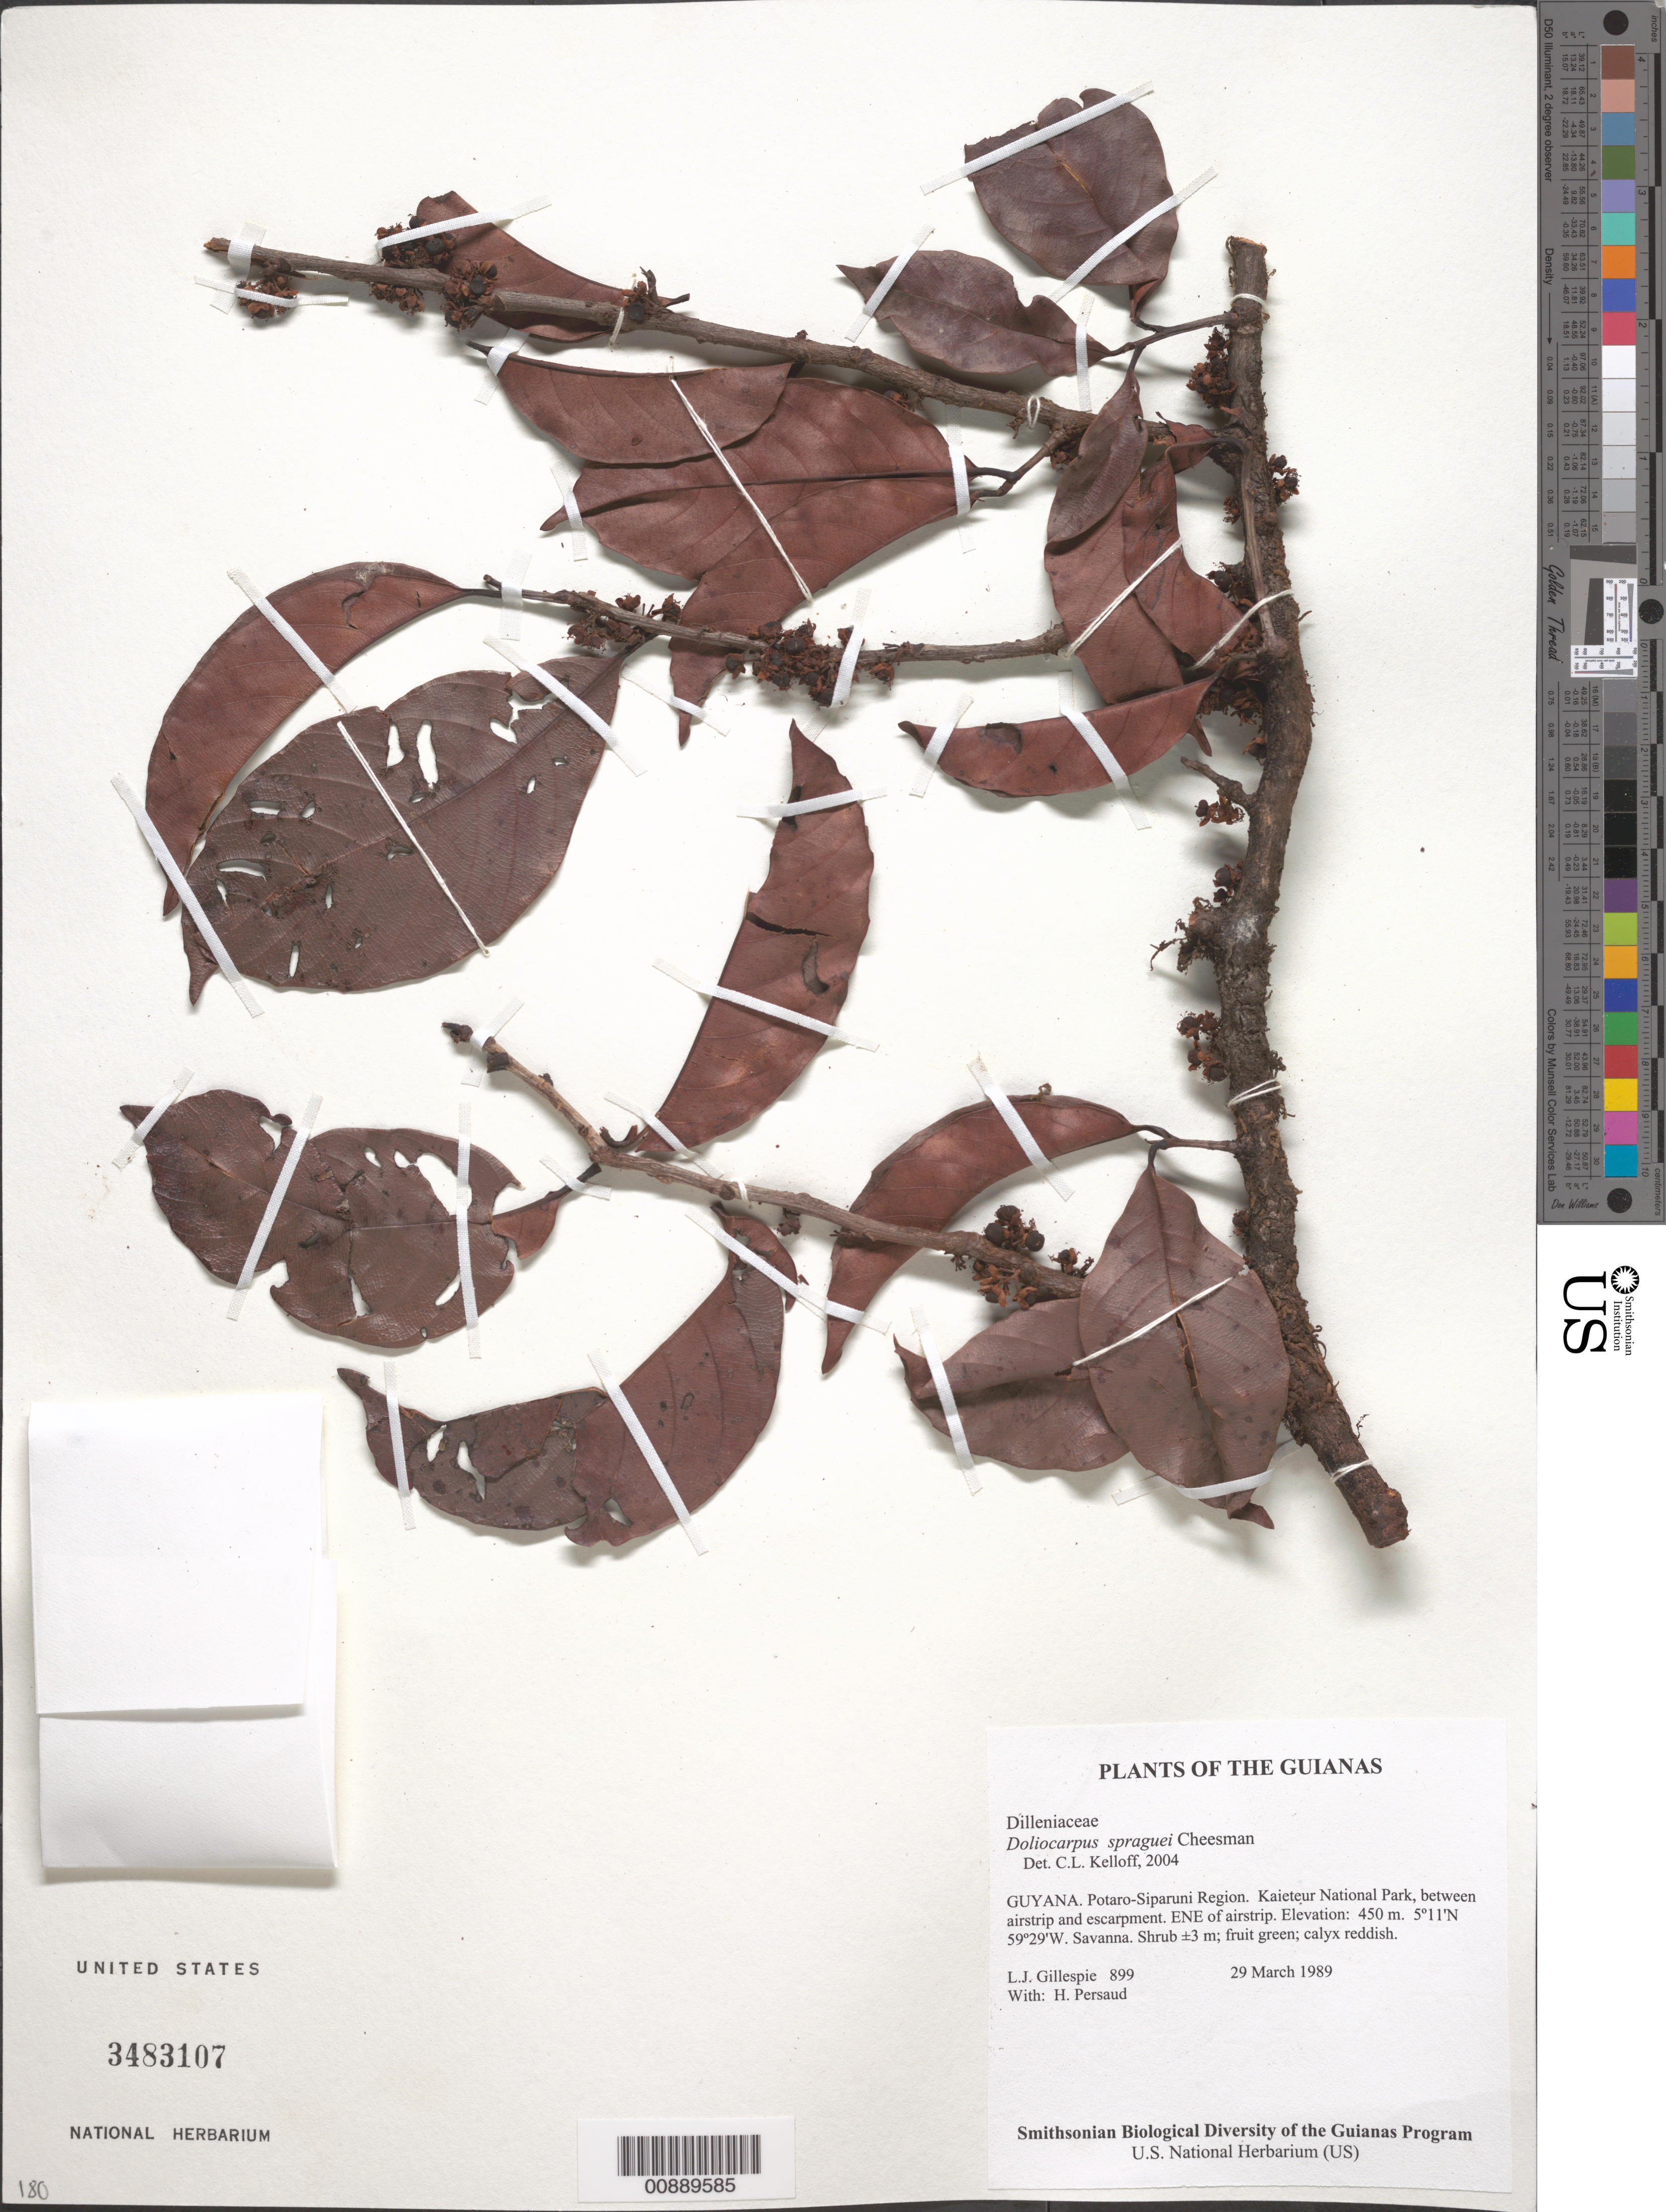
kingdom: Plantae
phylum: Tracheophyta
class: Magnoliopsida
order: Dilleniales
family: Dilleniaceae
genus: Doliocarpus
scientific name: Doliocarpus spraguei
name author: Cheesman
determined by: Kelloff, Carol L., (US), Smithsonian Institution - National Museum of Natural History (UNITED STATES)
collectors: L. J. Gillespie & H. Persaud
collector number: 899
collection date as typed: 29 March 1989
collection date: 1989-03-29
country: Guyana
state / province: Potaro-Siparuni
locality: Kaieteur National Park, between airstrip and escarpment. ENE of airstrip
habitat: Savanna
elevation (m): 450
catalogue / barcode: US 3483107